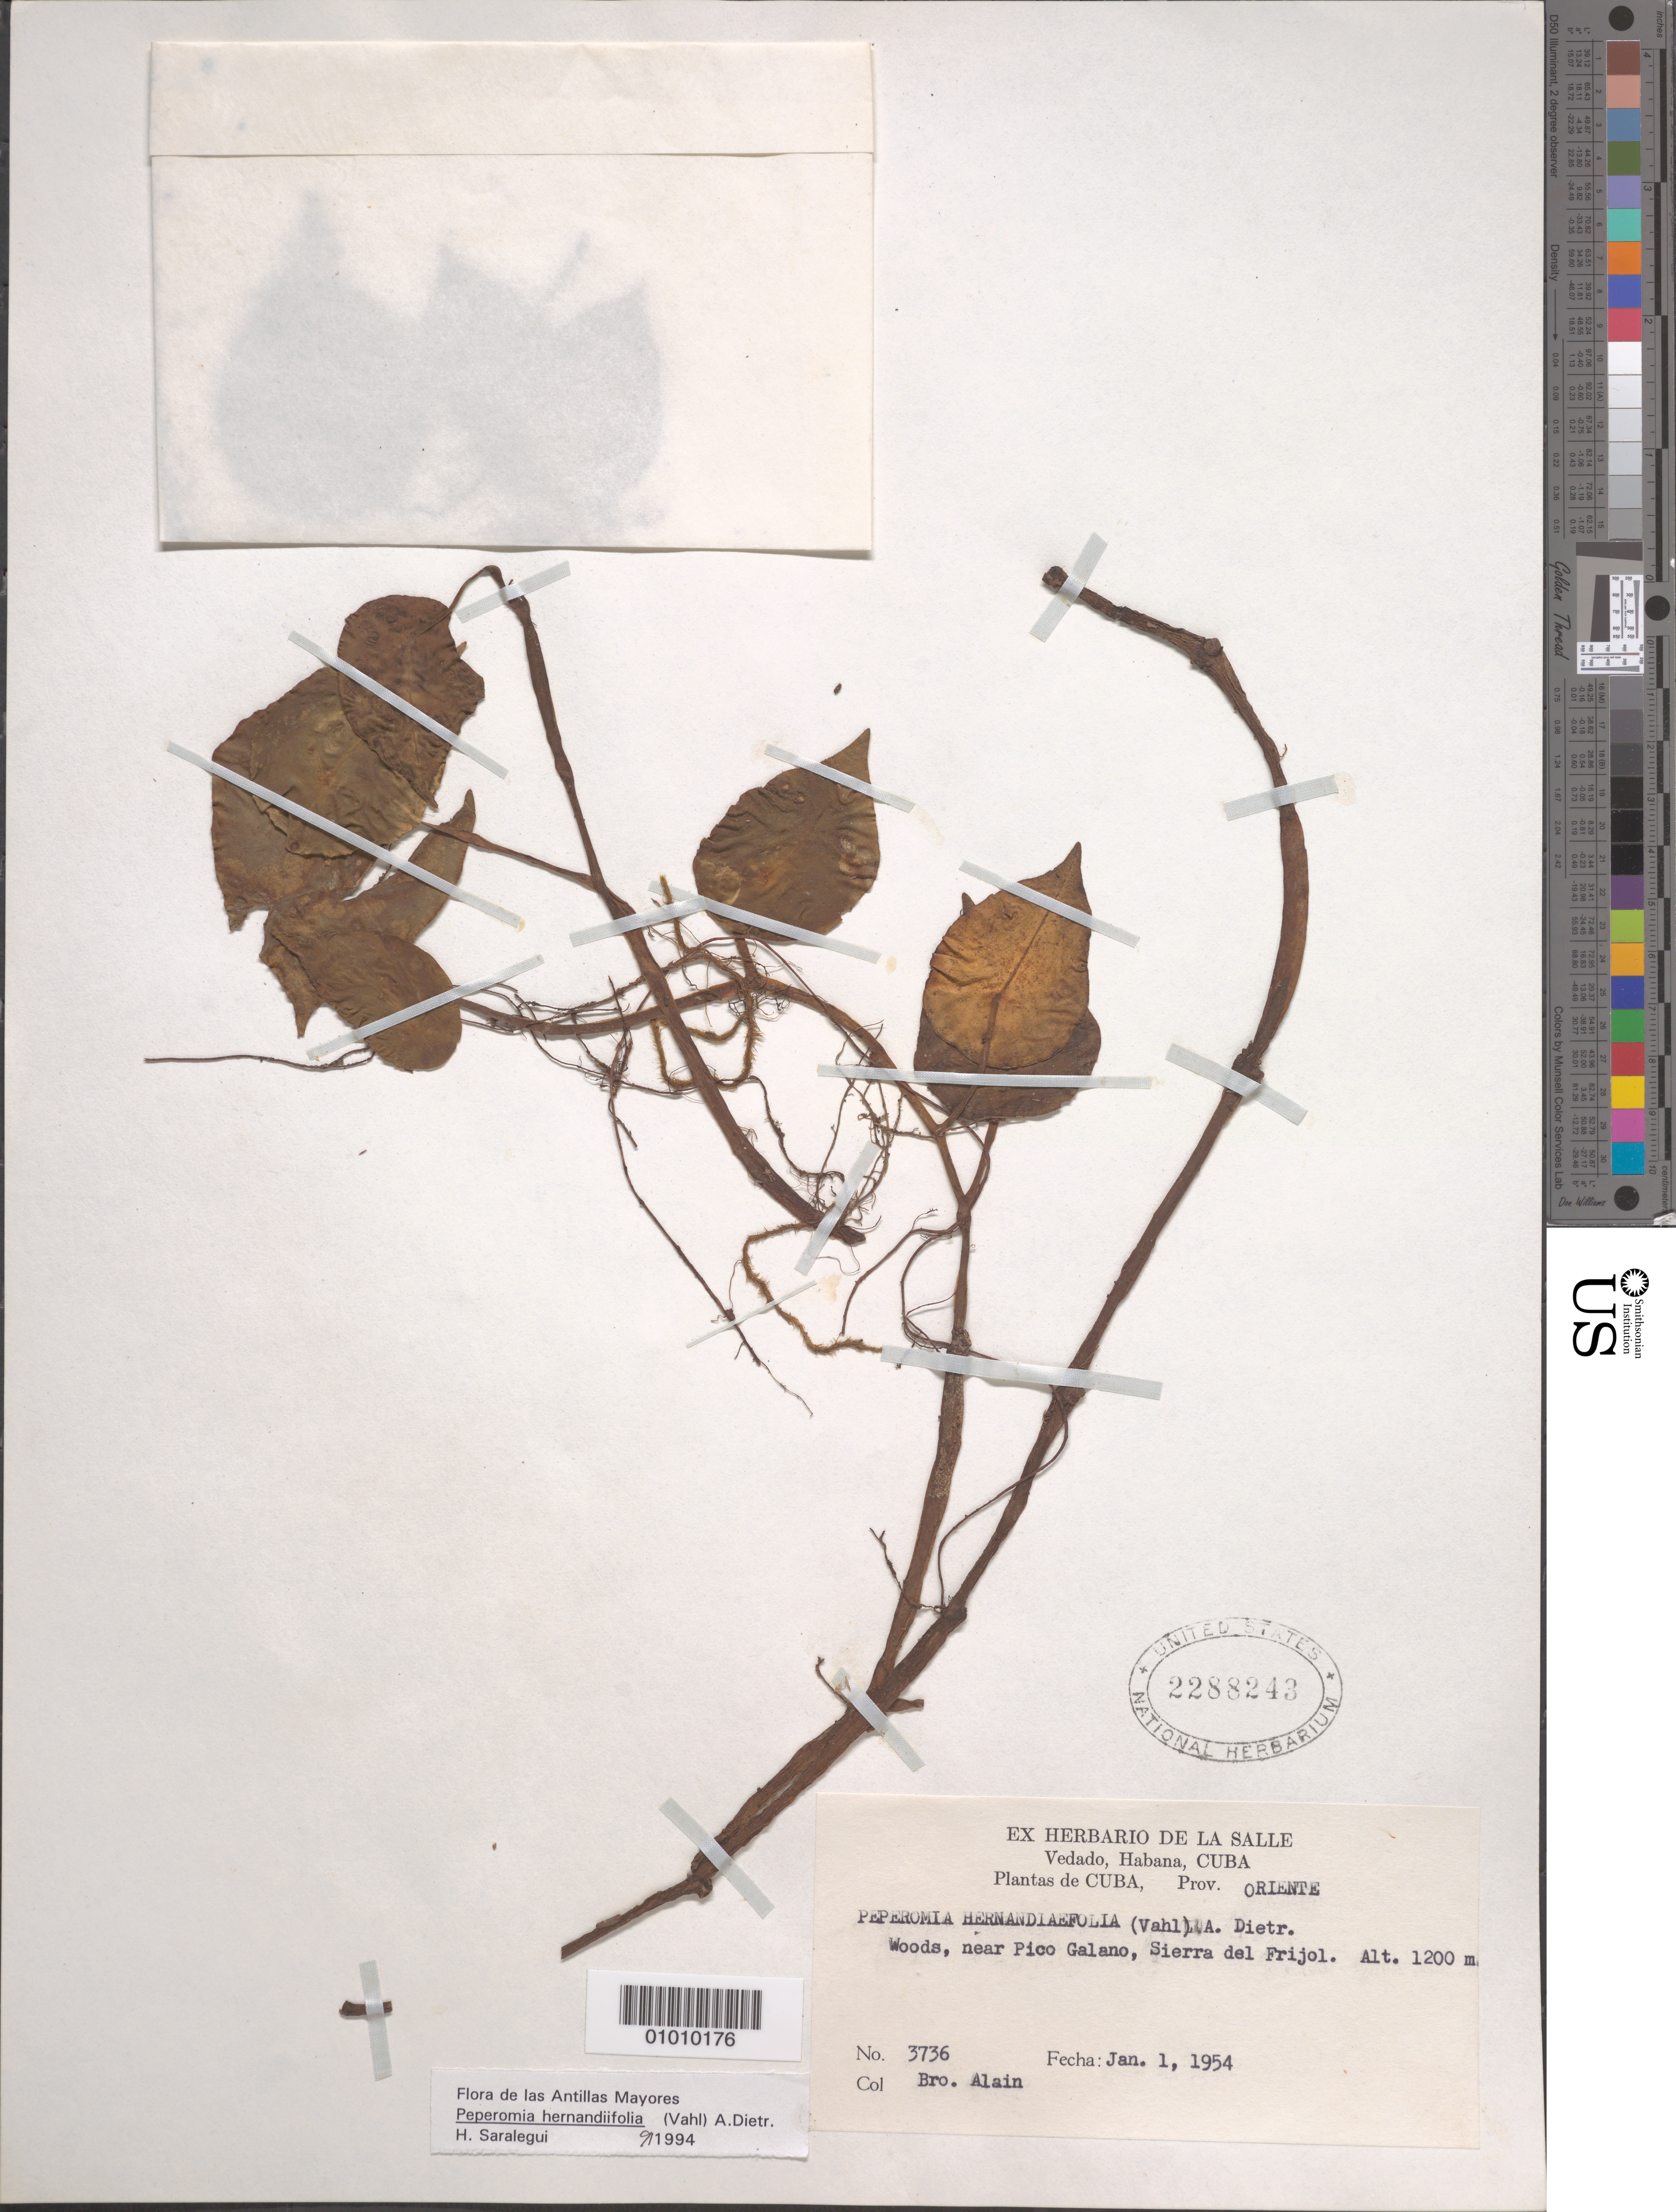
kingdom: Plantae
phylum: Tracheophyta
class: Magnoliopsida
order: Piperales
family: Piperaceae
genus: Peperomia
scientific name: Peperomia hernandiifolia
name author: (Vahl) A. Dietr.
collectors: A. H. Liogier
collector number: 3736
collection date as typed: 01 Jan 1954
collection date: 1954-01-01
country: Cuba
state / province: Oriente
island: Cuba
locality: Woods, near Pico Galano, Sierra del Frijol Vedado, Habana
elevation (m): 1200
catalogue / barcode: US 2288243